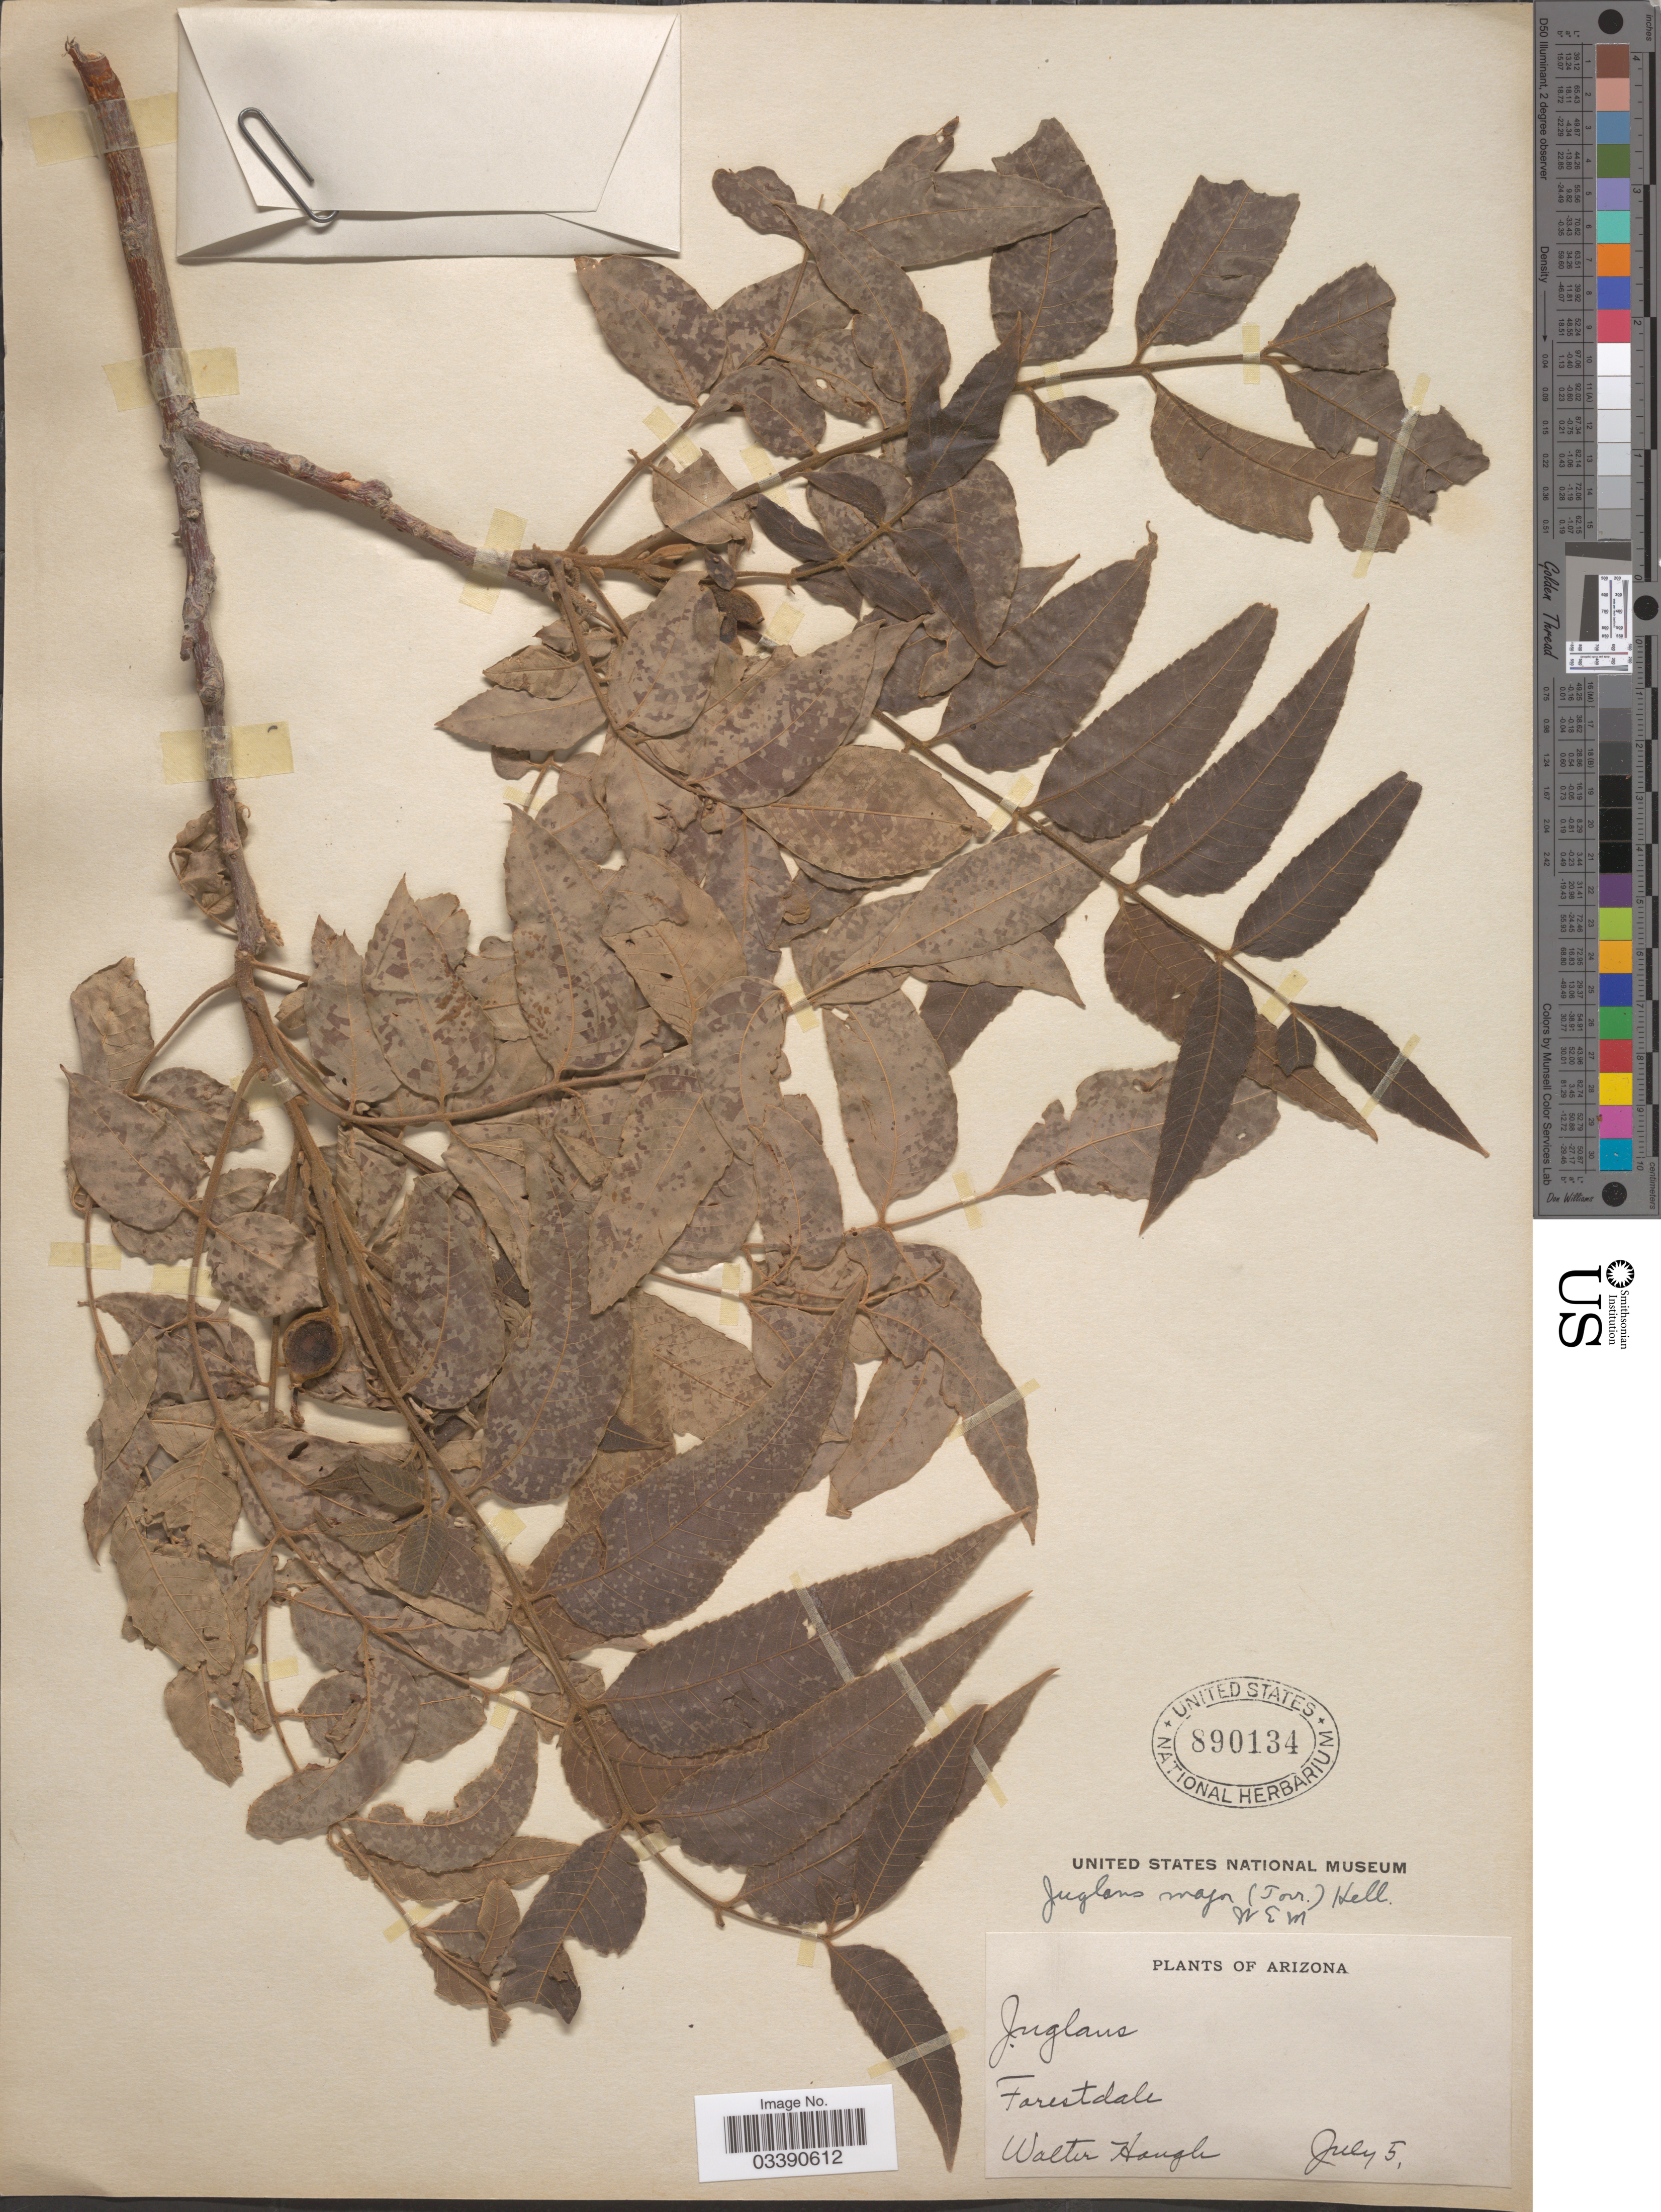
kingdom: Plantae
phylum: Tracheophyta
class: Magnoliopsida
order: Fagales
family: Juglandaceae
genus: Juglans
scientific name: Juglans major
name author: (Torr.) A. Heller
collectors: W. Hough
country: United States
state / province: Arizona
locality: Forestdale.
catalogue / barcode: US 890134